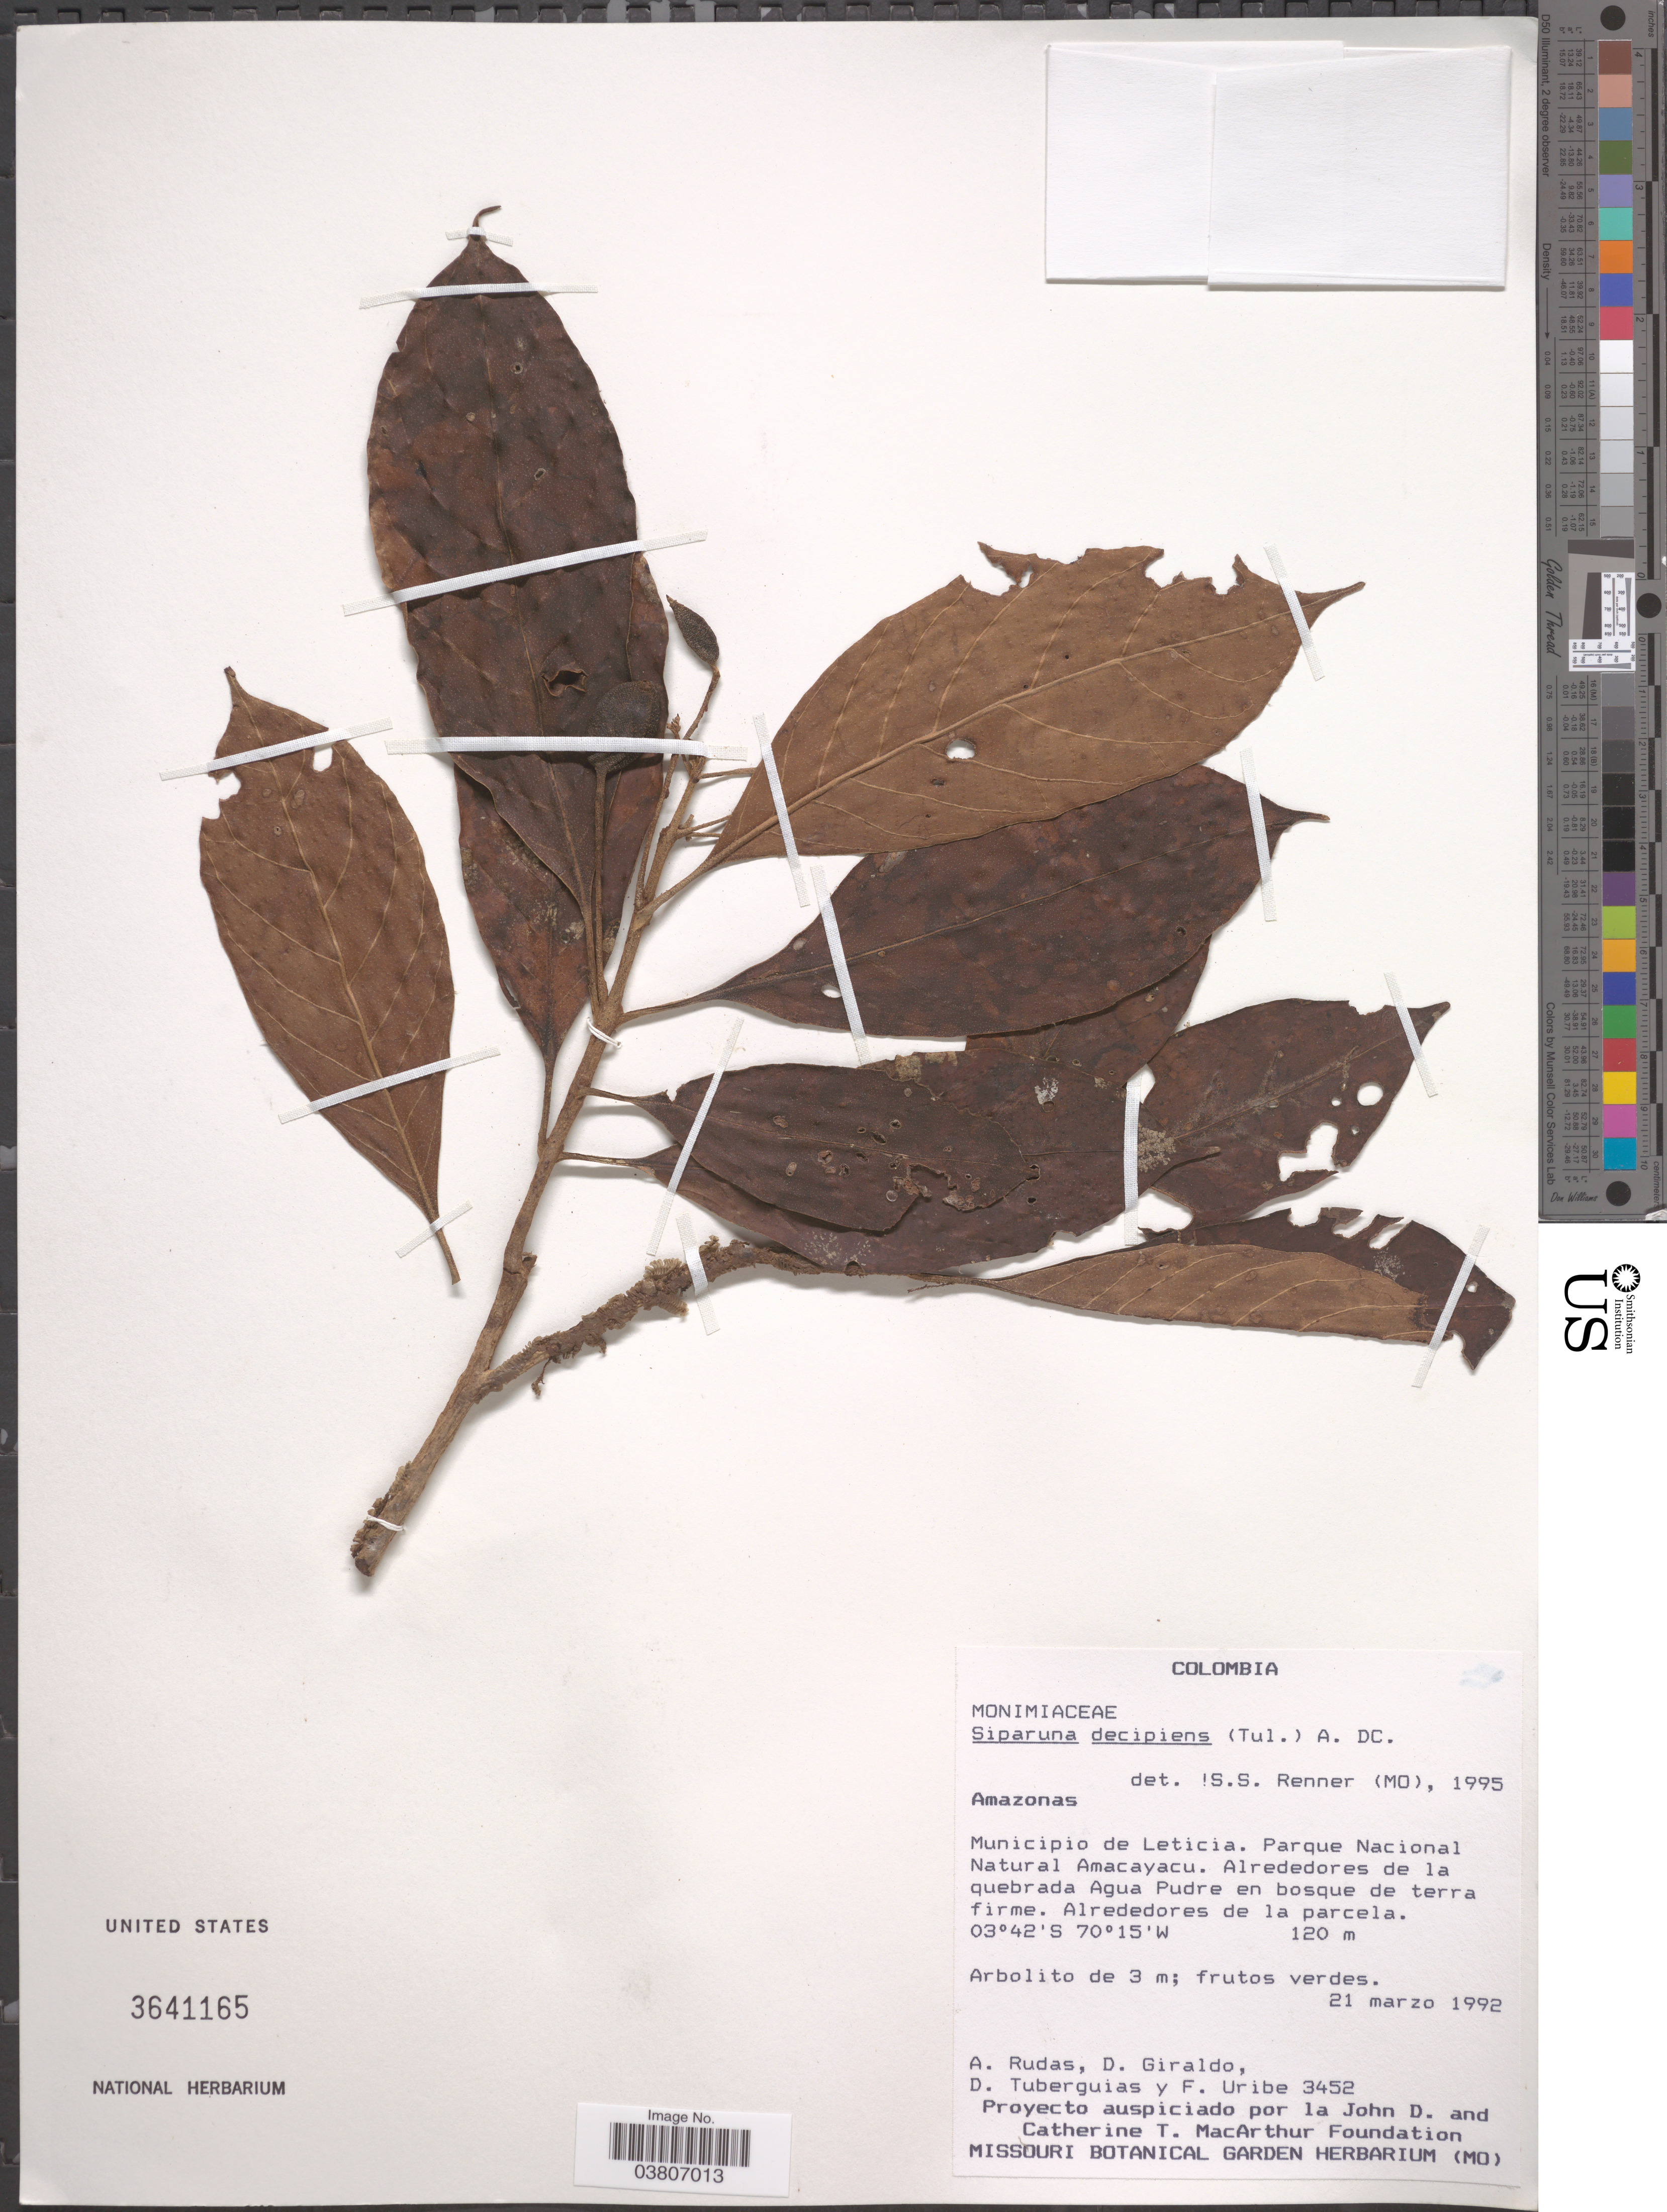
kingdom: Plantae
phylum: Tracheophyta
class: Magnoliopsida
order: Laurales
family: Siparunaceae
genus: Siparuna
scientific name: Siparuna decipiens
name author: (Tul.) A. DC.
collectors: A. Rudas, D. Giraldo, D. Tuberguias & F. Uribe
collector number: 3452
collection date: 1992-03-21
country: Colombia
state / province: Amazônas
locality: Municipio de Leticia. Parque Nacional Natural Amacayacu. Alrededores de la quebrada Agua Pudre en bosque de terra firme.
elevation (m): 120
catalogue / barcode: US 3641165